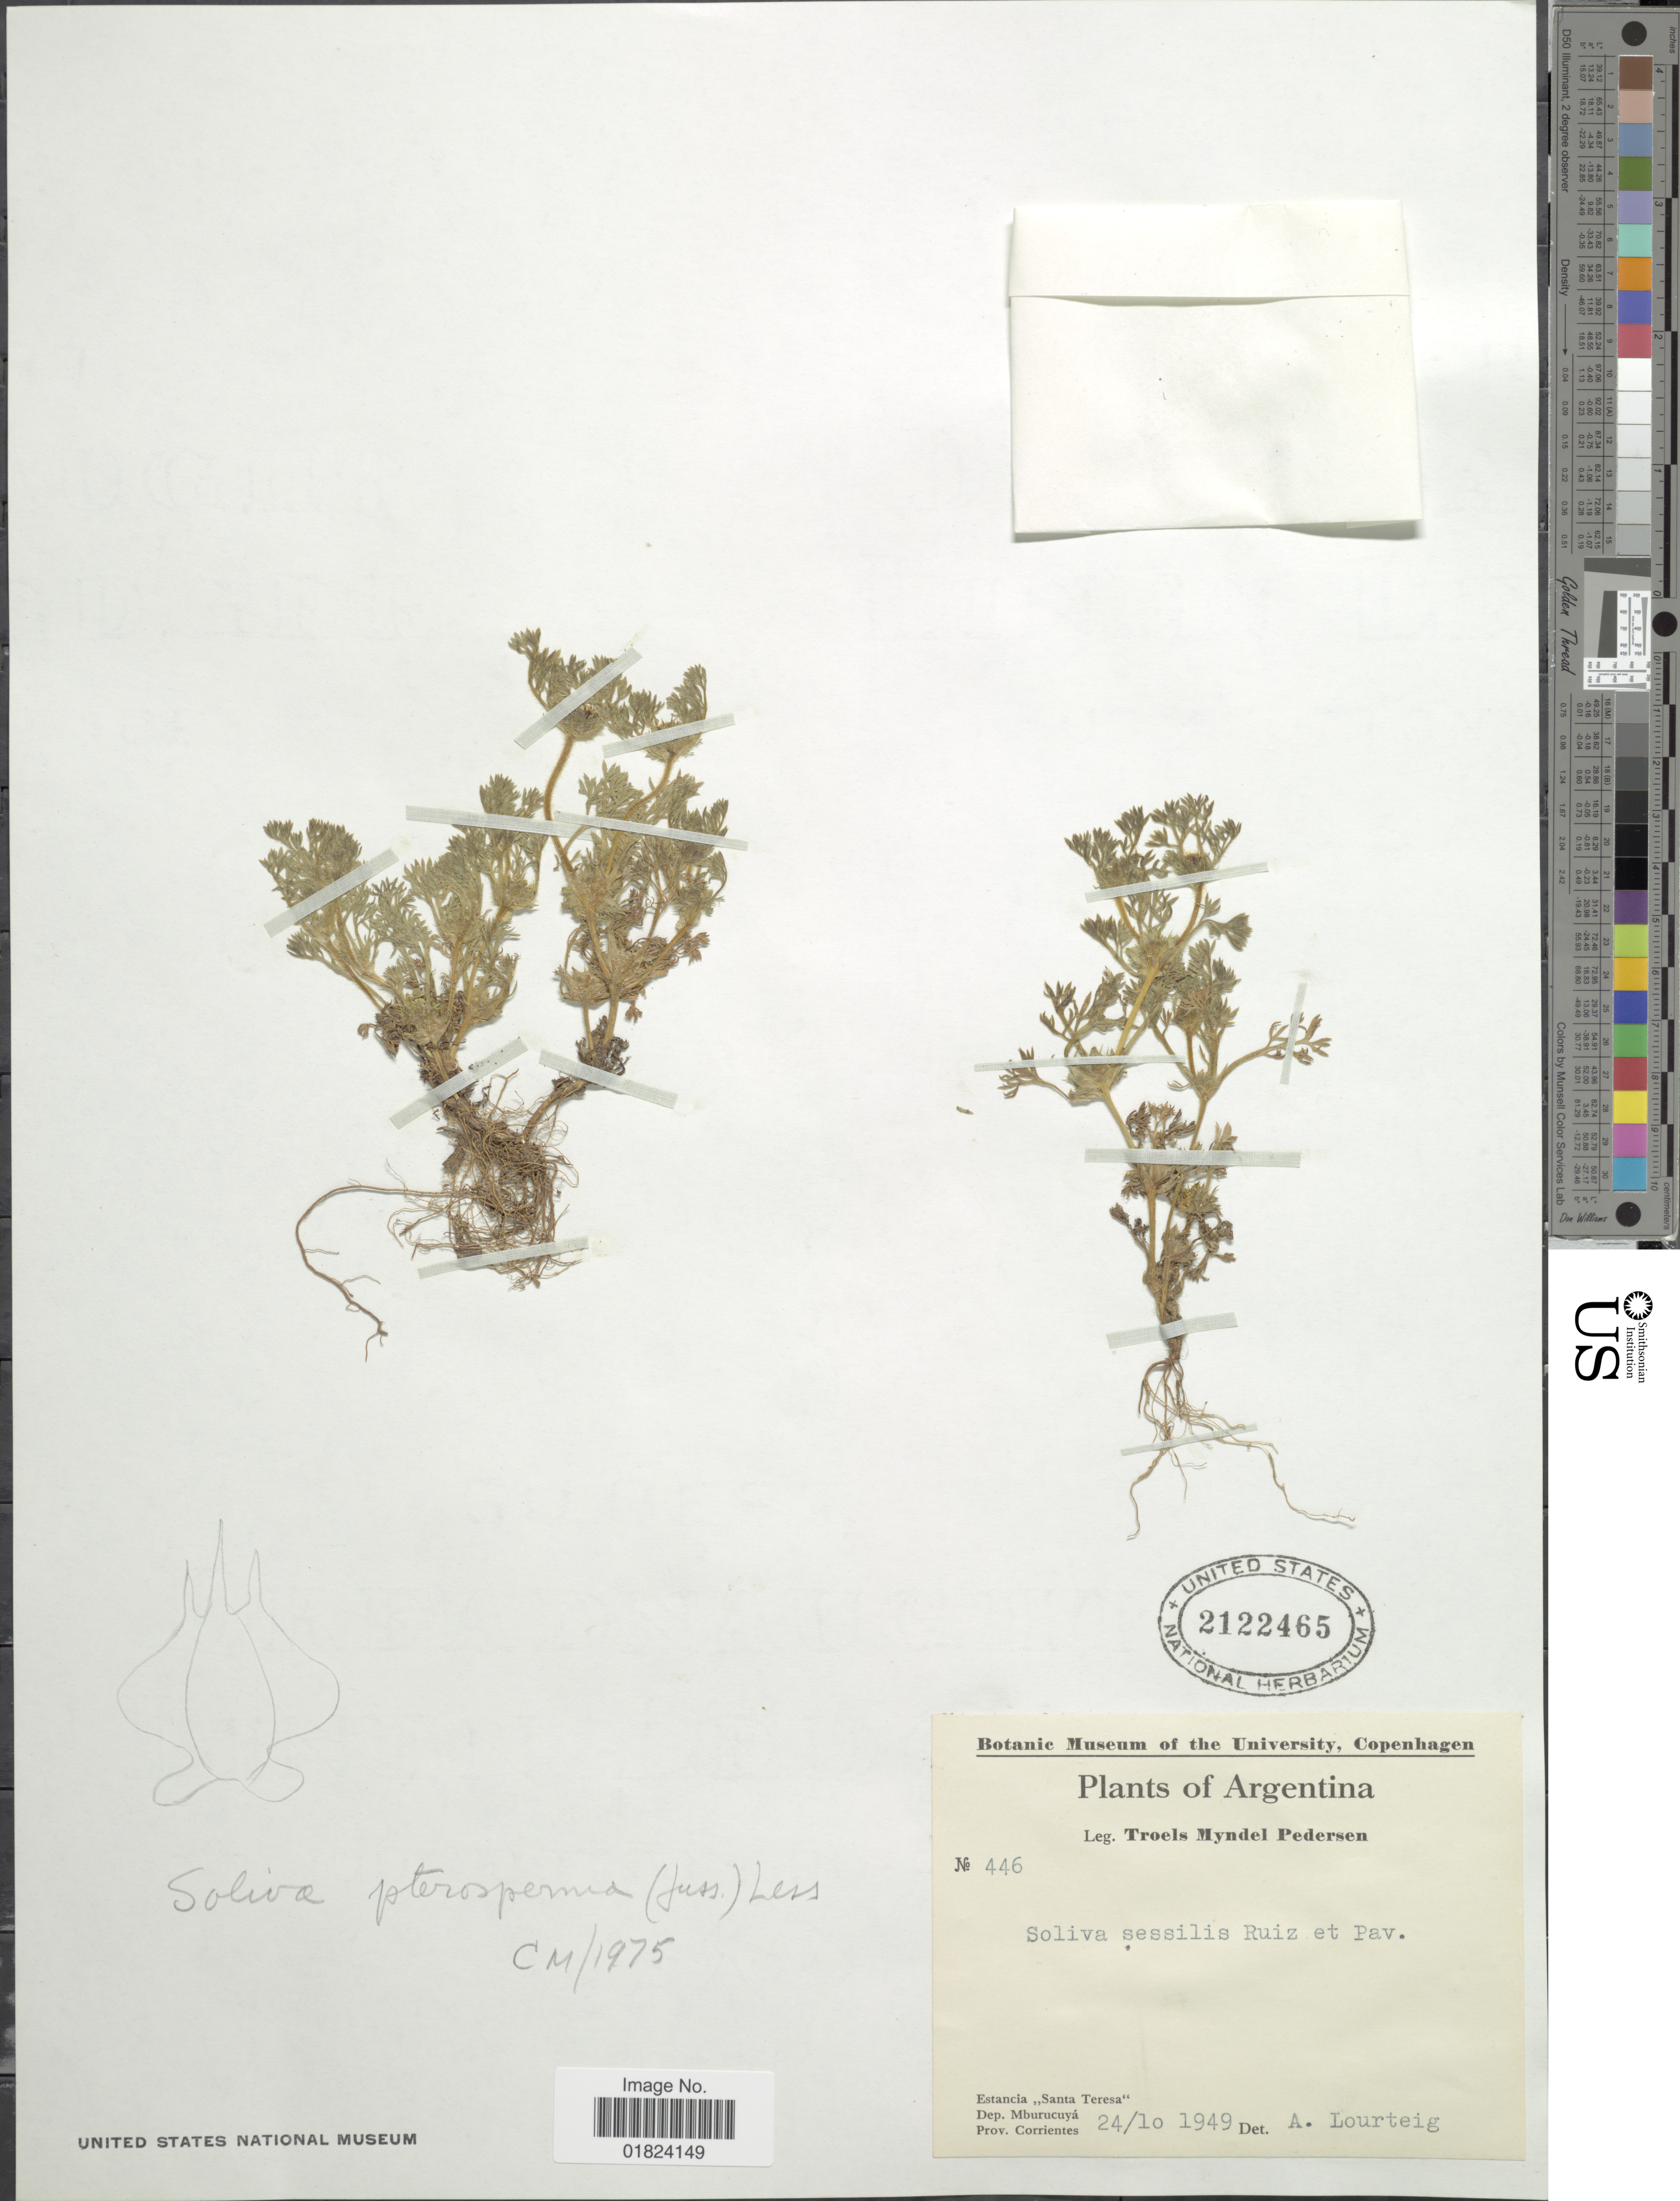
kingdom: Plantae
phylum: Tracheophyta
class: Magnoliopsida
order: Asterales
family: Asteraceae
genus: Soliva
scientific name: Soliva pterosperma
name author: (Juss.) Less.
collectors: T. Pederson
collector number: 446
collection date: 1949-10-24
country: Argentina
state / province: Corrientes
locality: Estancia "Santa Teresa", Dep. Mburucuya.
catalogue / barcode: US 2122465